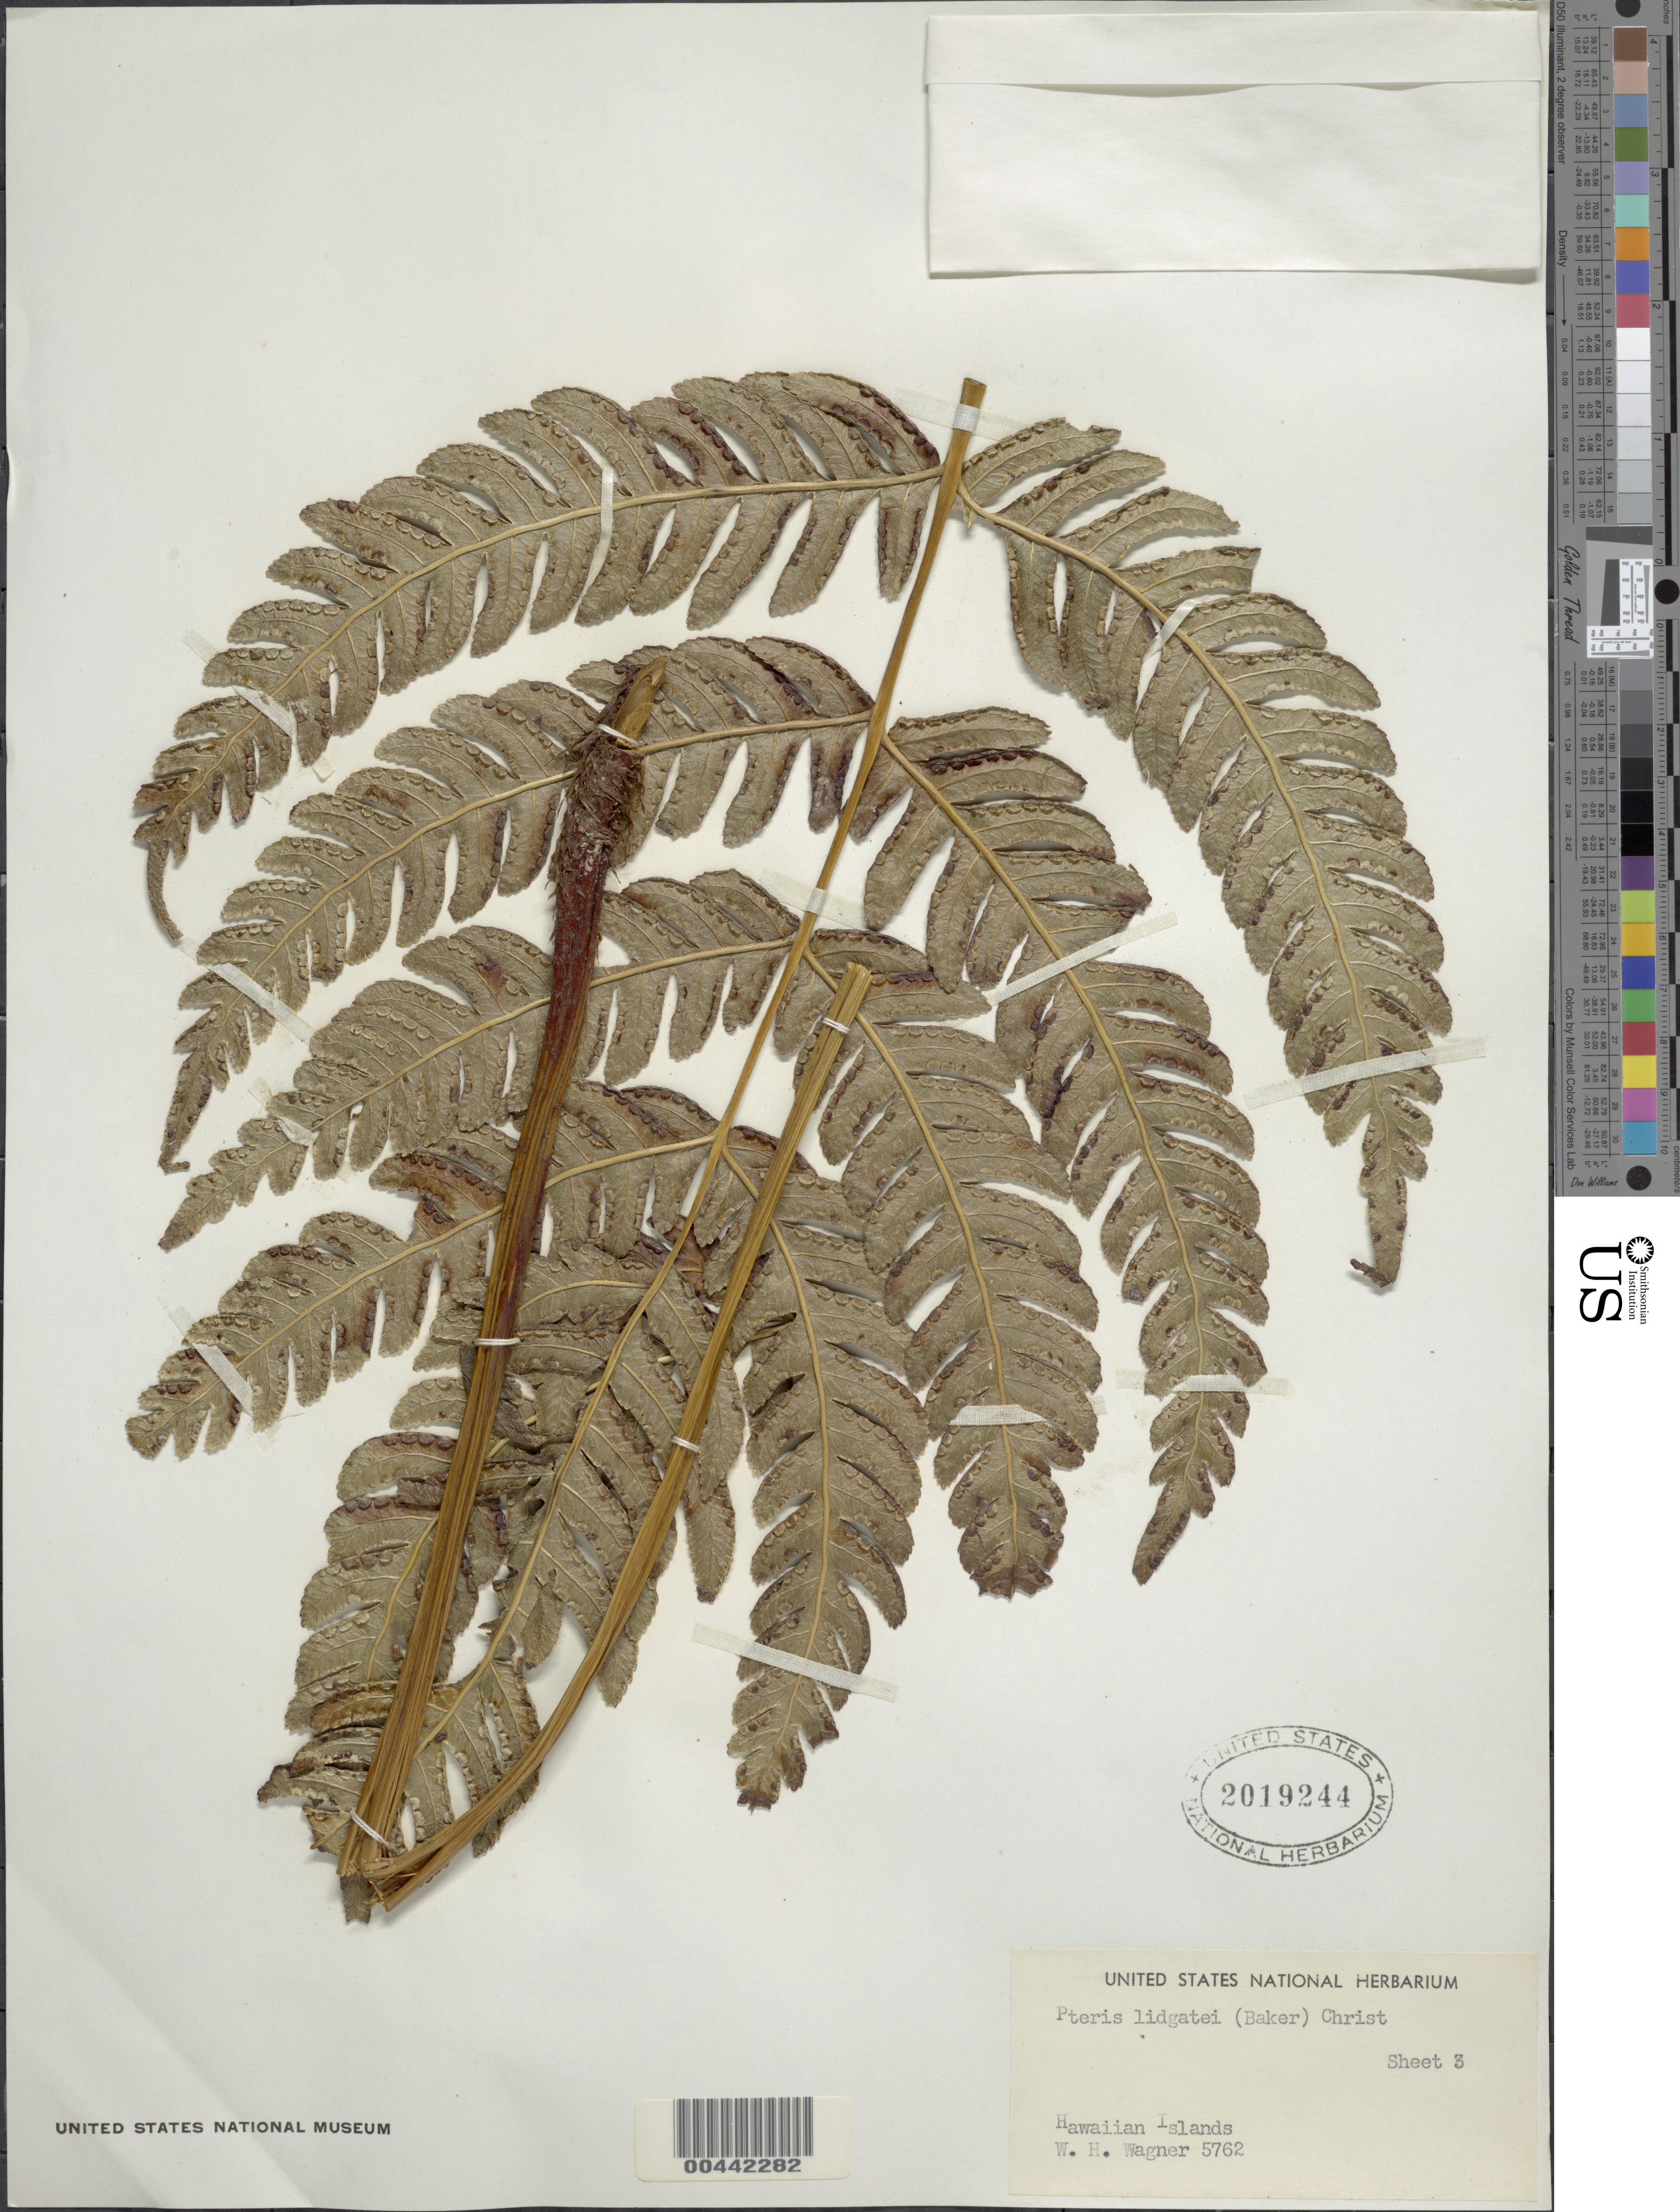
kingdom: Plantae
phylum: Tracheophyta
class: Polypodiopsida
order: Polypodiales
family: Pteridaceae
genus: Pteris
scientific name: Pteris lidgatei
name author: (Baker) Christ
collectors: W. H. Wagner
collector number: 5762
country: United States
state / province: Hawaii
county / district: Kauai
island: Kaua'i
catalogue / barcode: US 2019244